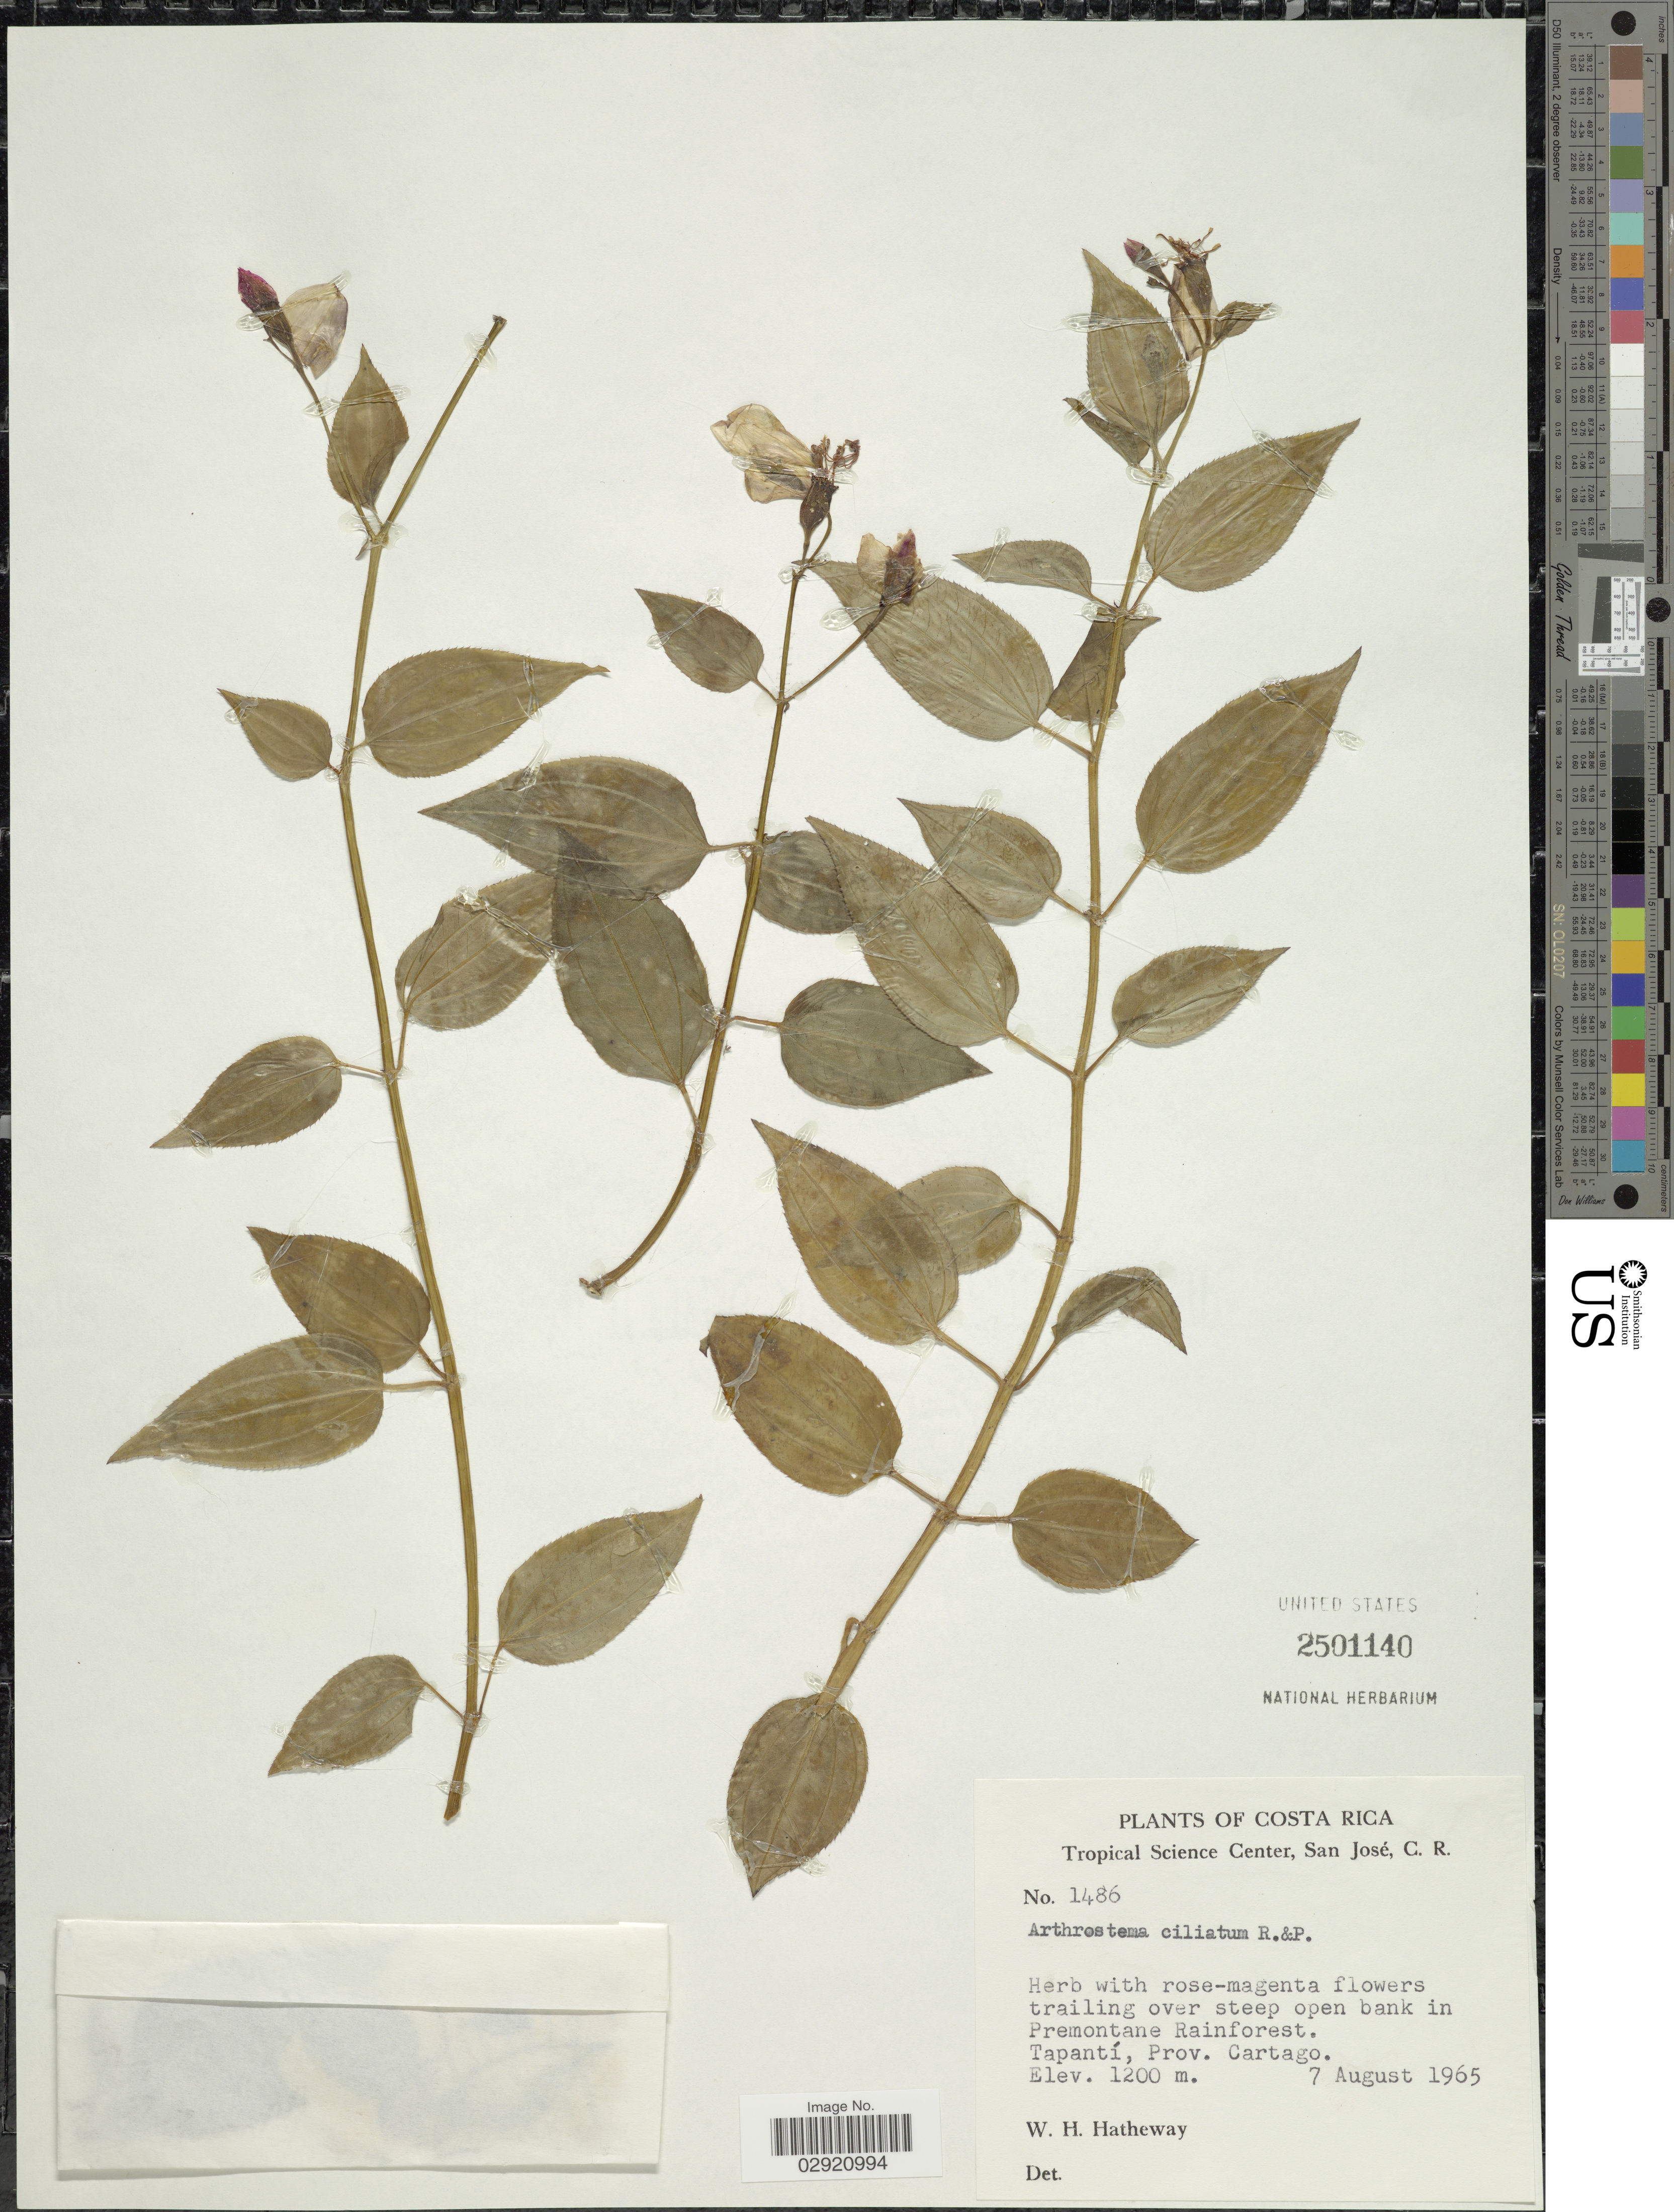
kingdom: Plantae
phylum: Tracheophyta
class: Magnoliopsida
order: Myrtales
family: Melastomataceae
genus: Arthrostemma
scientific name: Arthrostemma ciliatum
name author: Pav. ex D. Don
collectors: W. H. Hatheway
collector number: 1486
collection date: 1965-08-07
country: Costa Rica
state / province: Cartago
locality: Tapantí.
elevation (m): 1200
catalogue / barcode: US 2501140